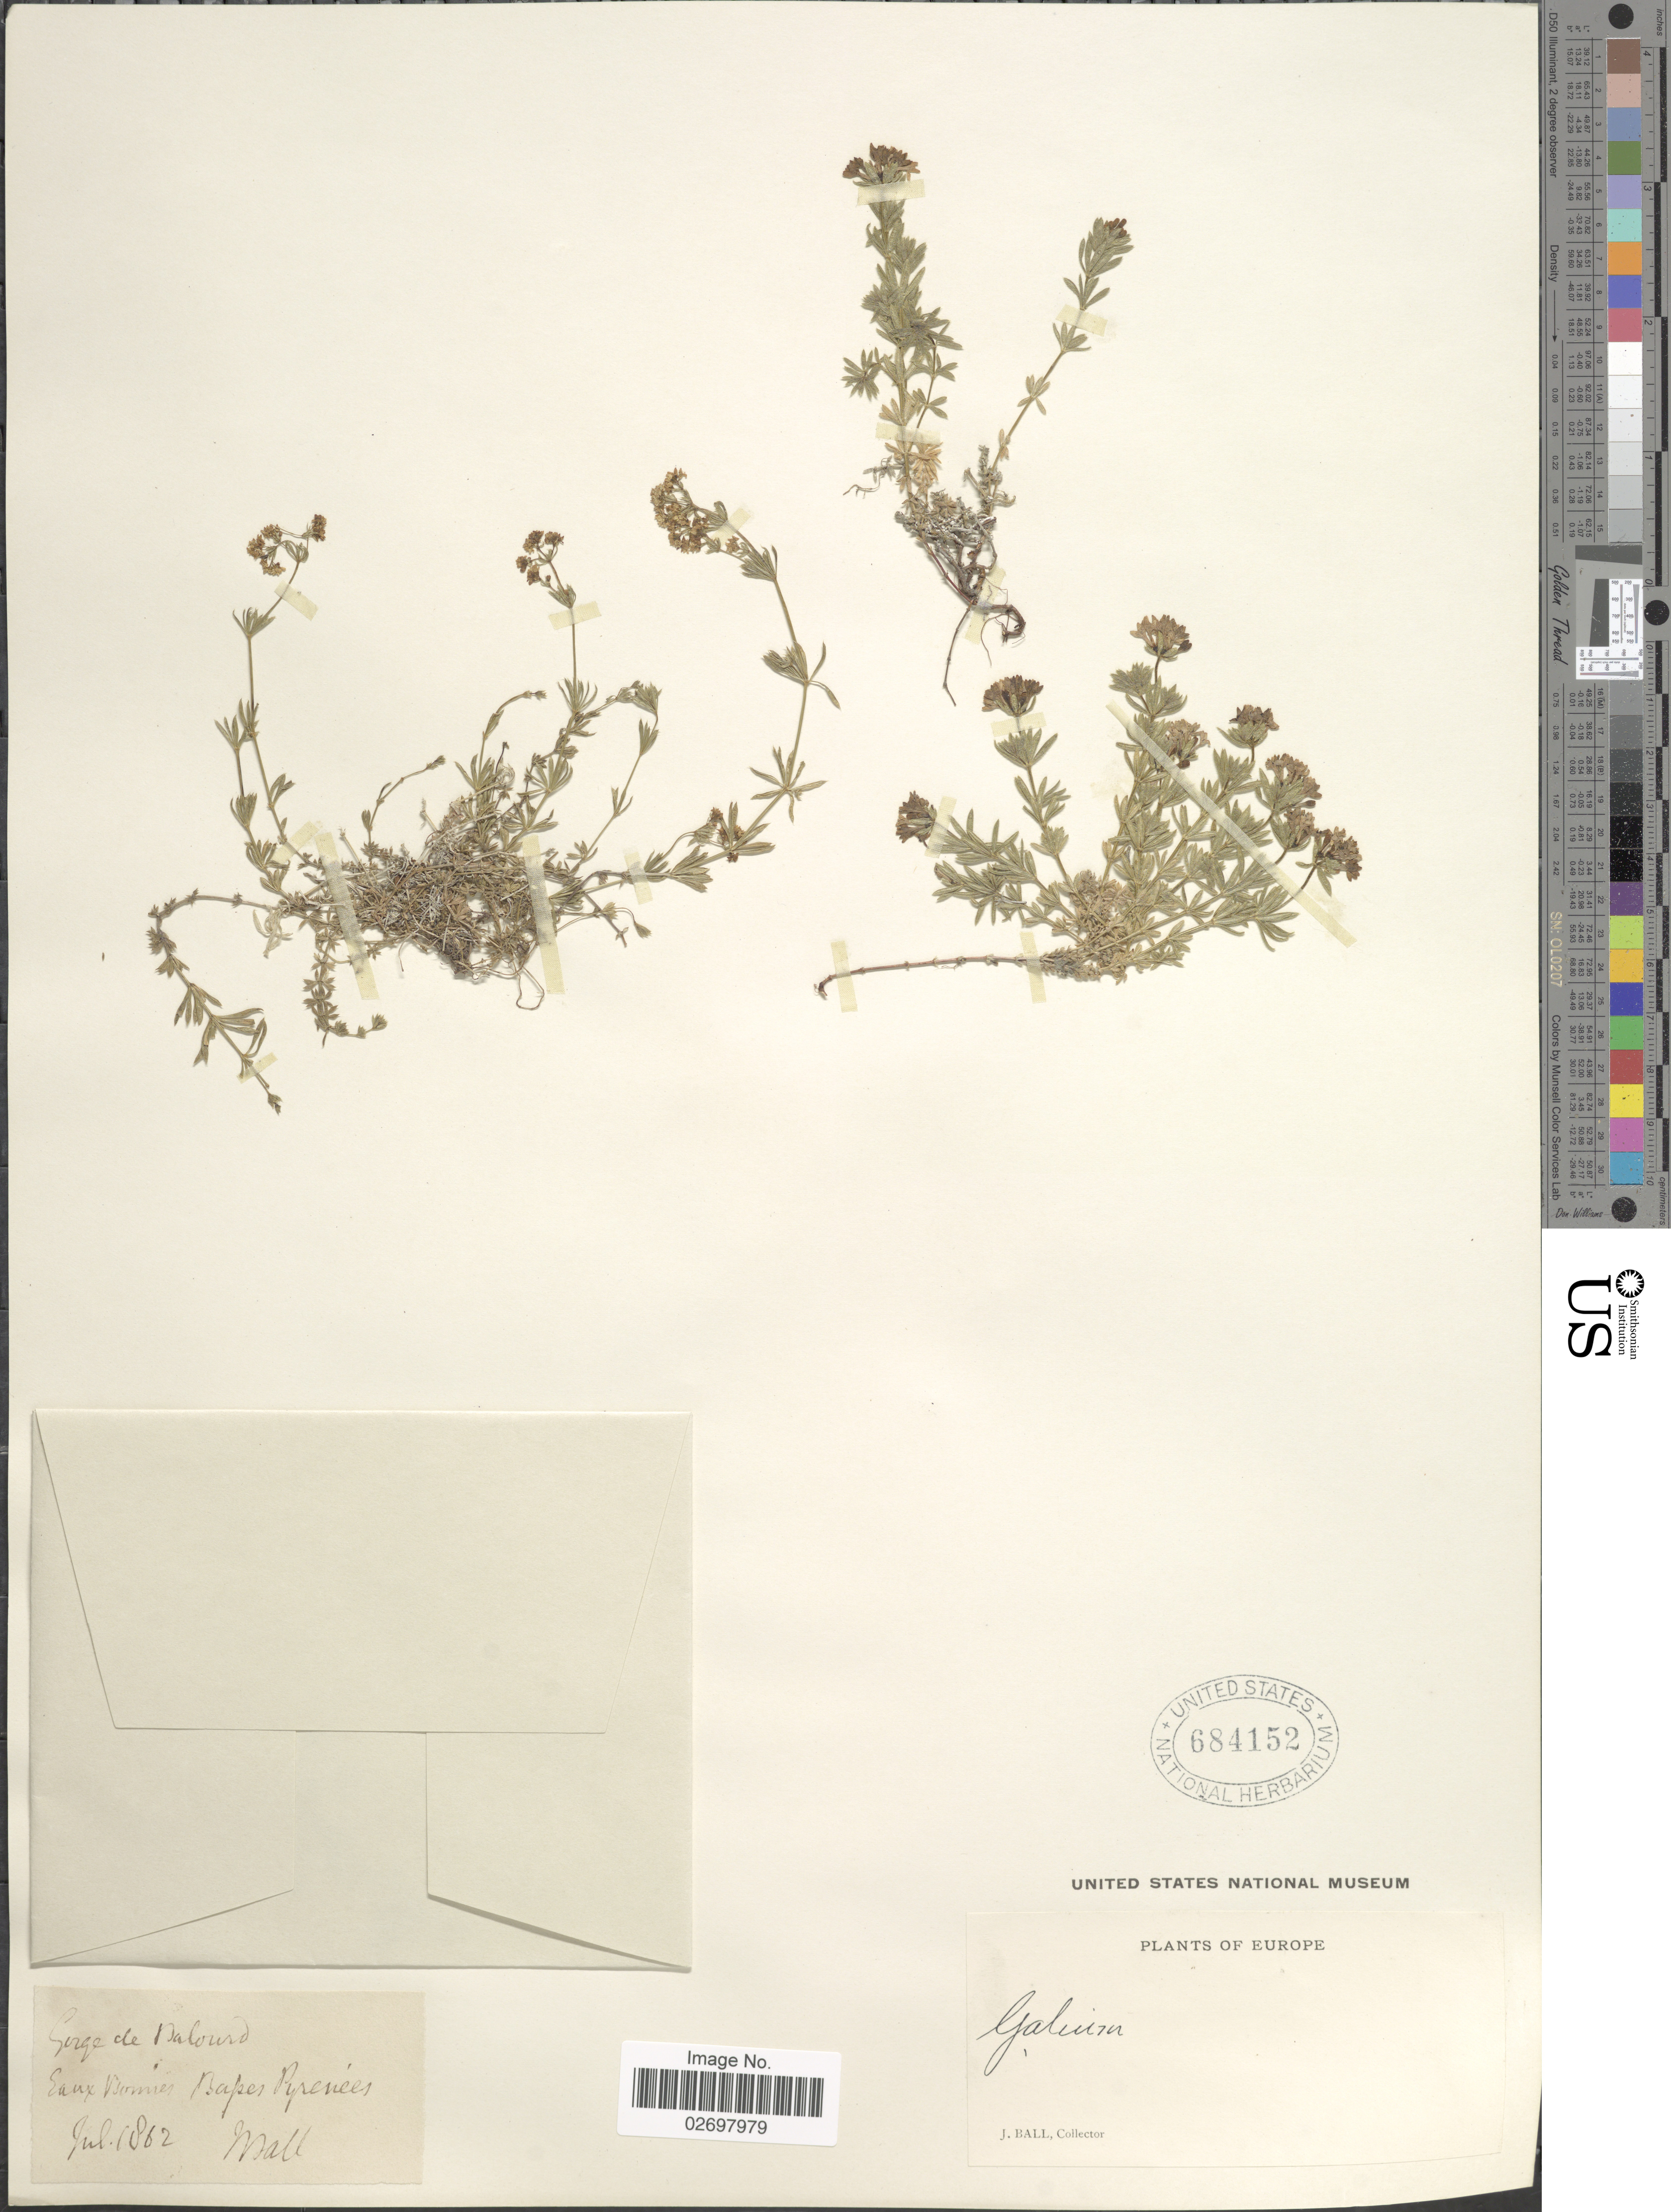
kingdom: Plantae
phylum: Tracheophyta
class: Magnoliopsida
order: Gentianales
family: Rubiaceae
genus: Galium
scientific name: Galium sp.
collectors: J. Ball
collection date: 1862-07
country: France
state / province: Nouvelle-Aquitaine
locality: Eaux-Bonnes, Basses Pyrenees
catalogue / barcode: US 684152